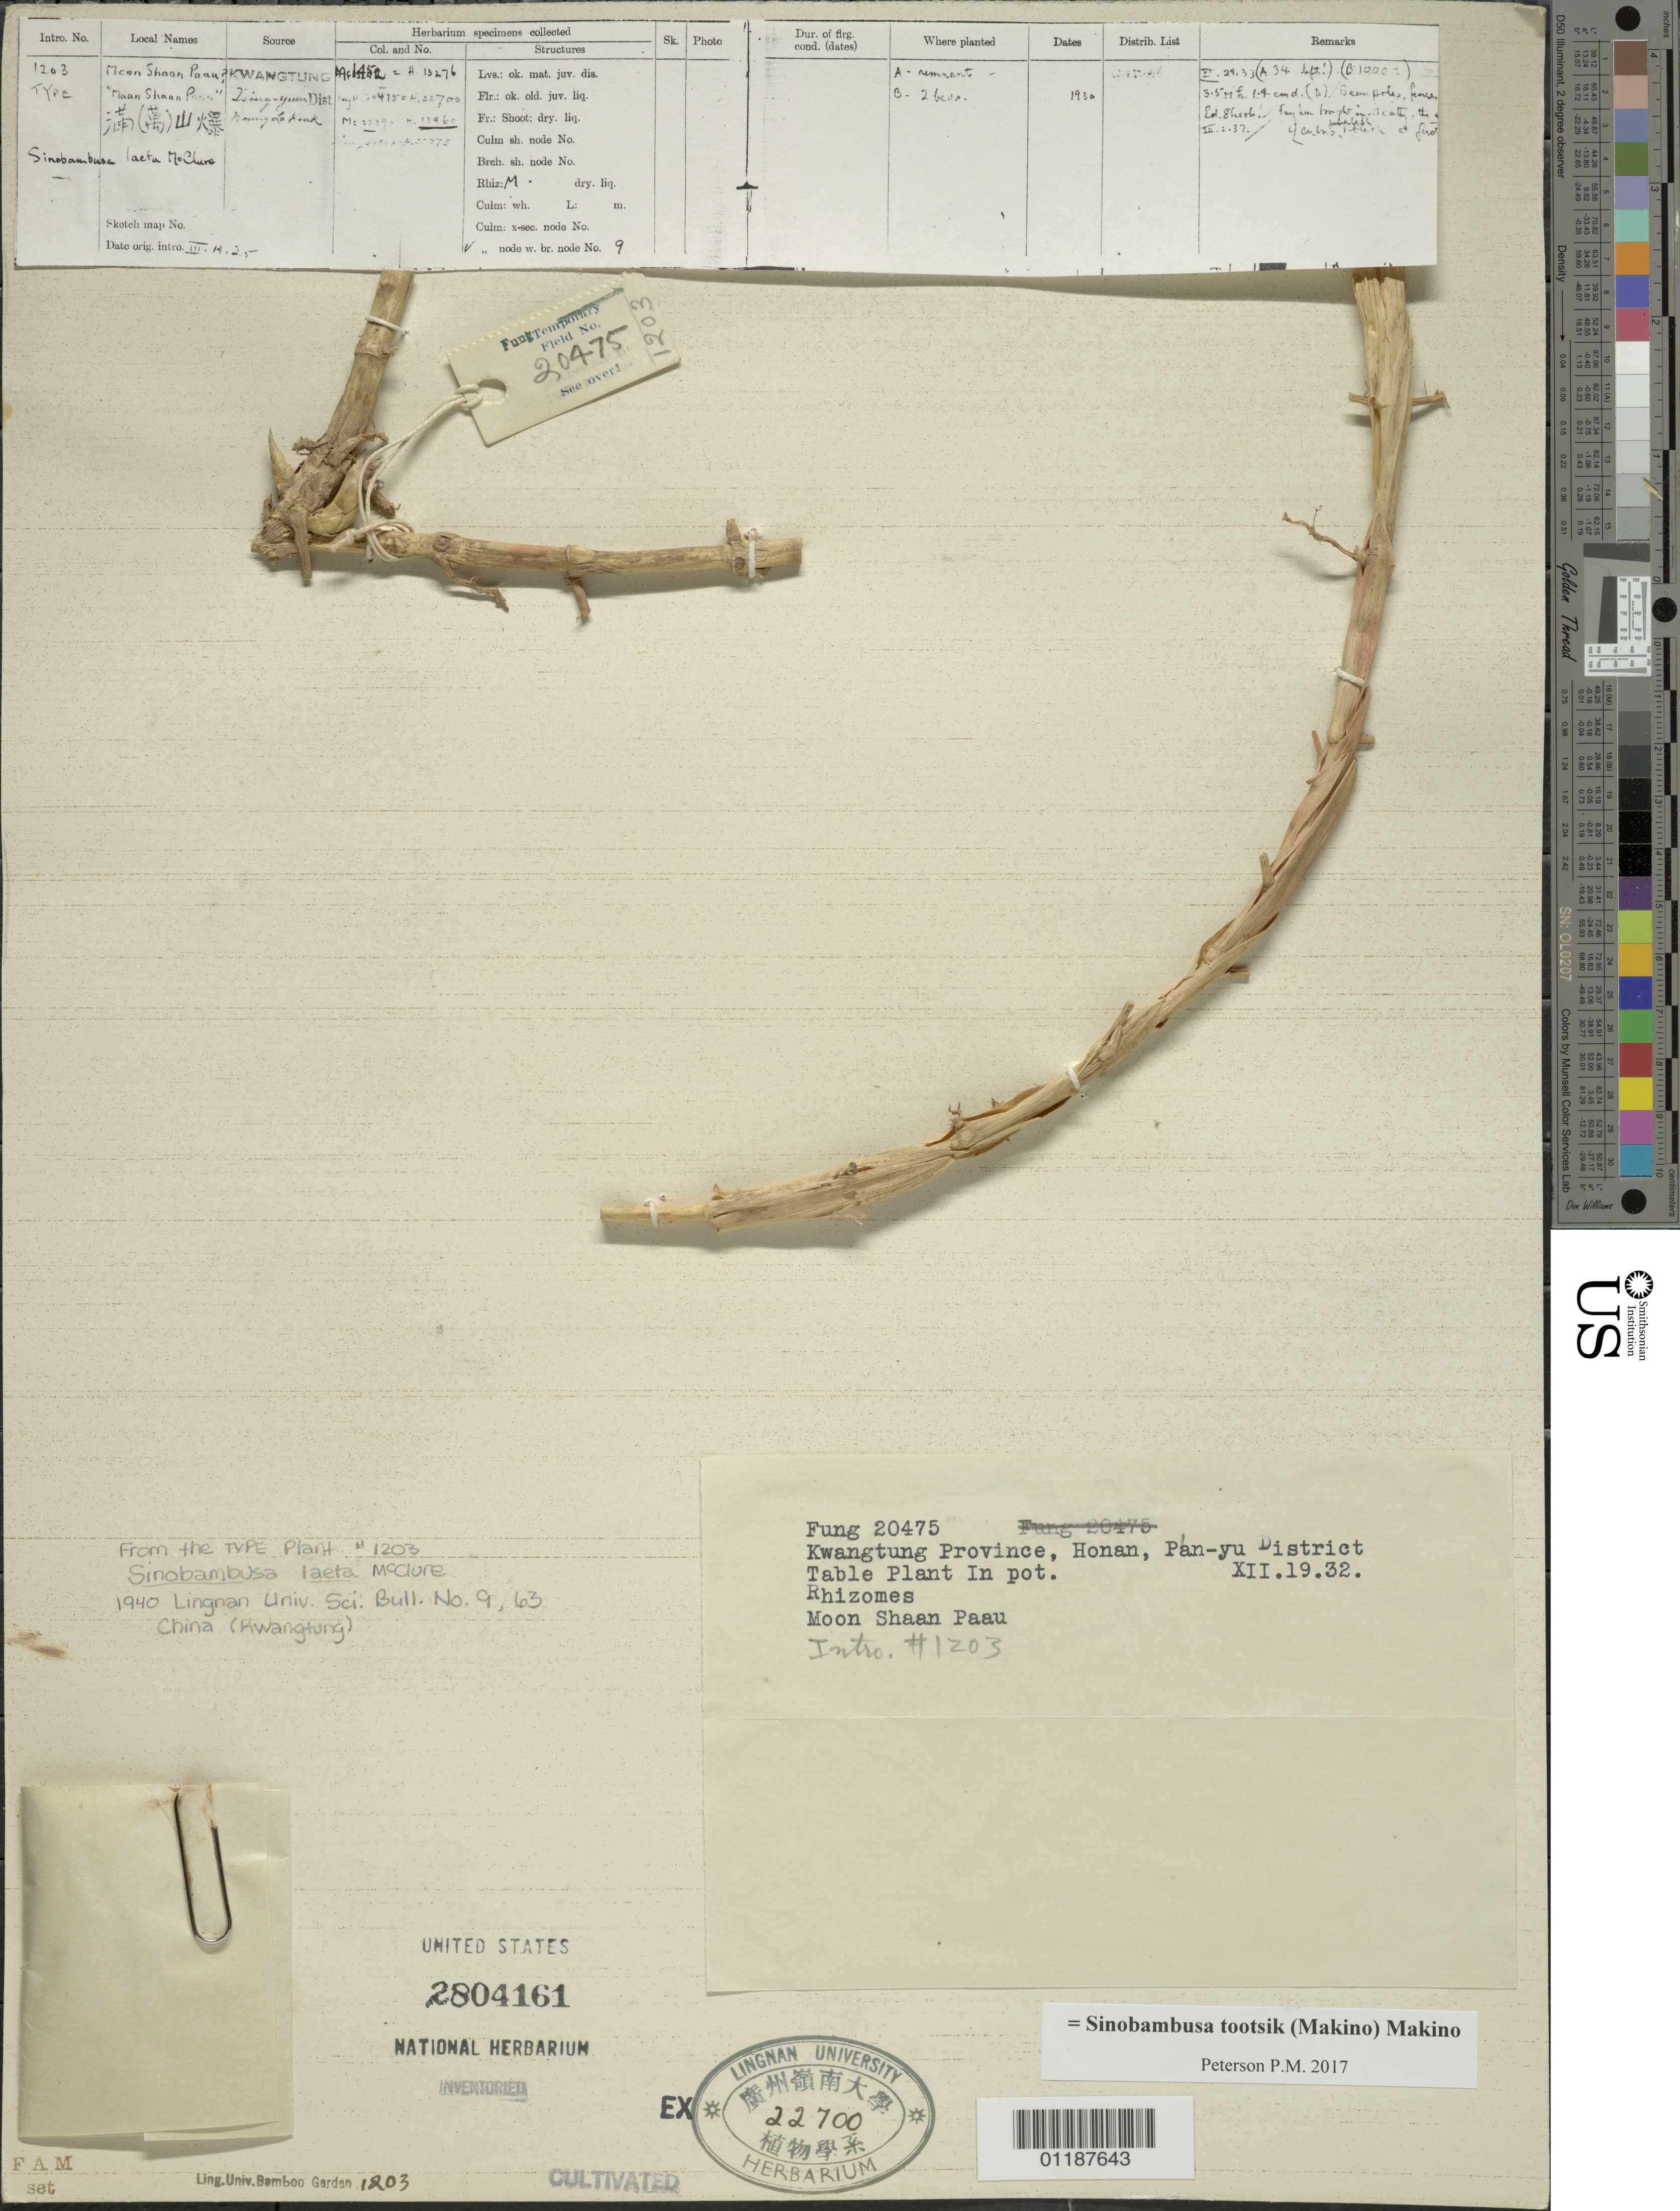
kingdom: Plantae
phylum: Tracheophyta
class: Liliopsida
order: Poales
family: Poaceae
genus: Sinobambusa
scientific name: Sinobambusa tootsik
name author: Makino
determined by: Poaceae Reorganization Project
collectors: H. L. Fung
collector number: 20475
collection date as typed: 19 Dec 1932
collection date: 1932-12-19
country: China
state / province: Guangdong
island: Honam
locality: Lingnan univ. bg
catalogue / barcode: US 2804161